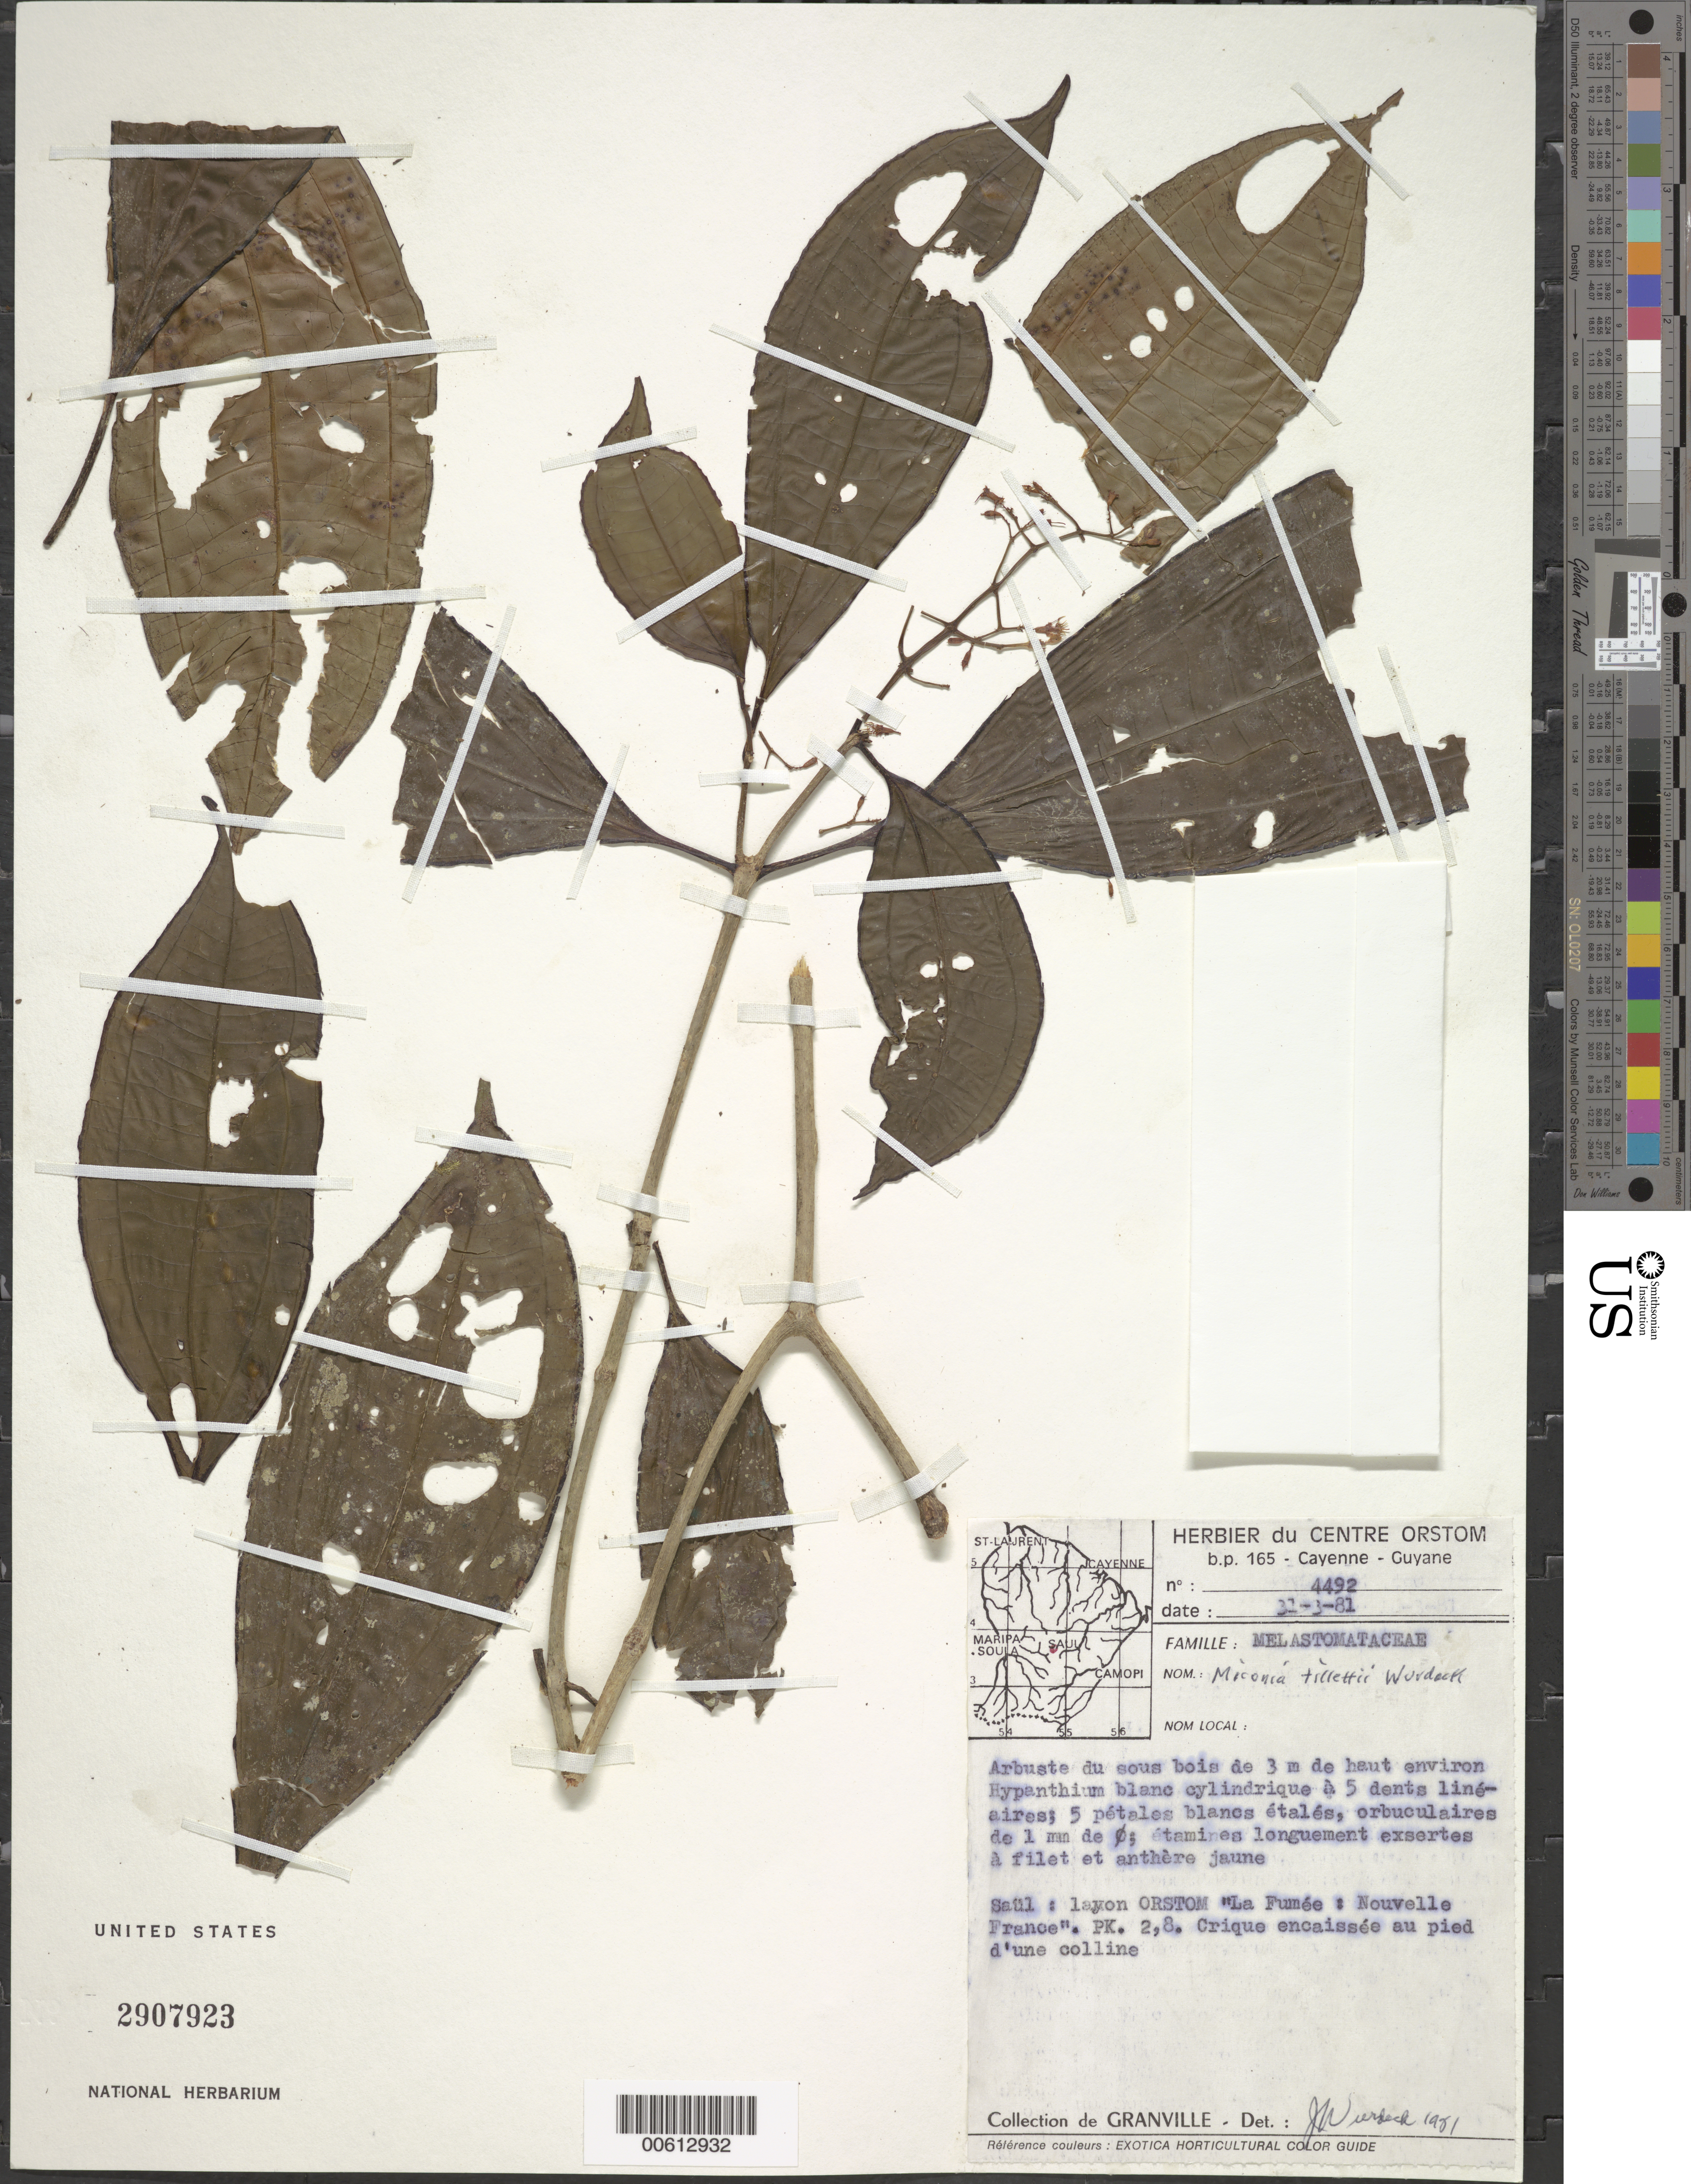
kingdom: Plantae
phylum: Tracheophyta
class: Magnoliopsida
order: Myrtales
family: Melastomataceae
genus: Miconia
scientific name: Miconia tillettii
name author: Wurdack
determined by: Wurdack, John J., (US), US (UNITED STATES)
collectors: J.-J. de Granville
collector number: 4492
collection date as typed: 31-Mar-81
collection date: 1981-03-31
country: French Guiana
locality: Saül, ORSTOM "La Fumée: Nouvelle France", PK 2.8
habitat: Crique encaissee au pied d'une coline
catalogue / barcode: US 2907923